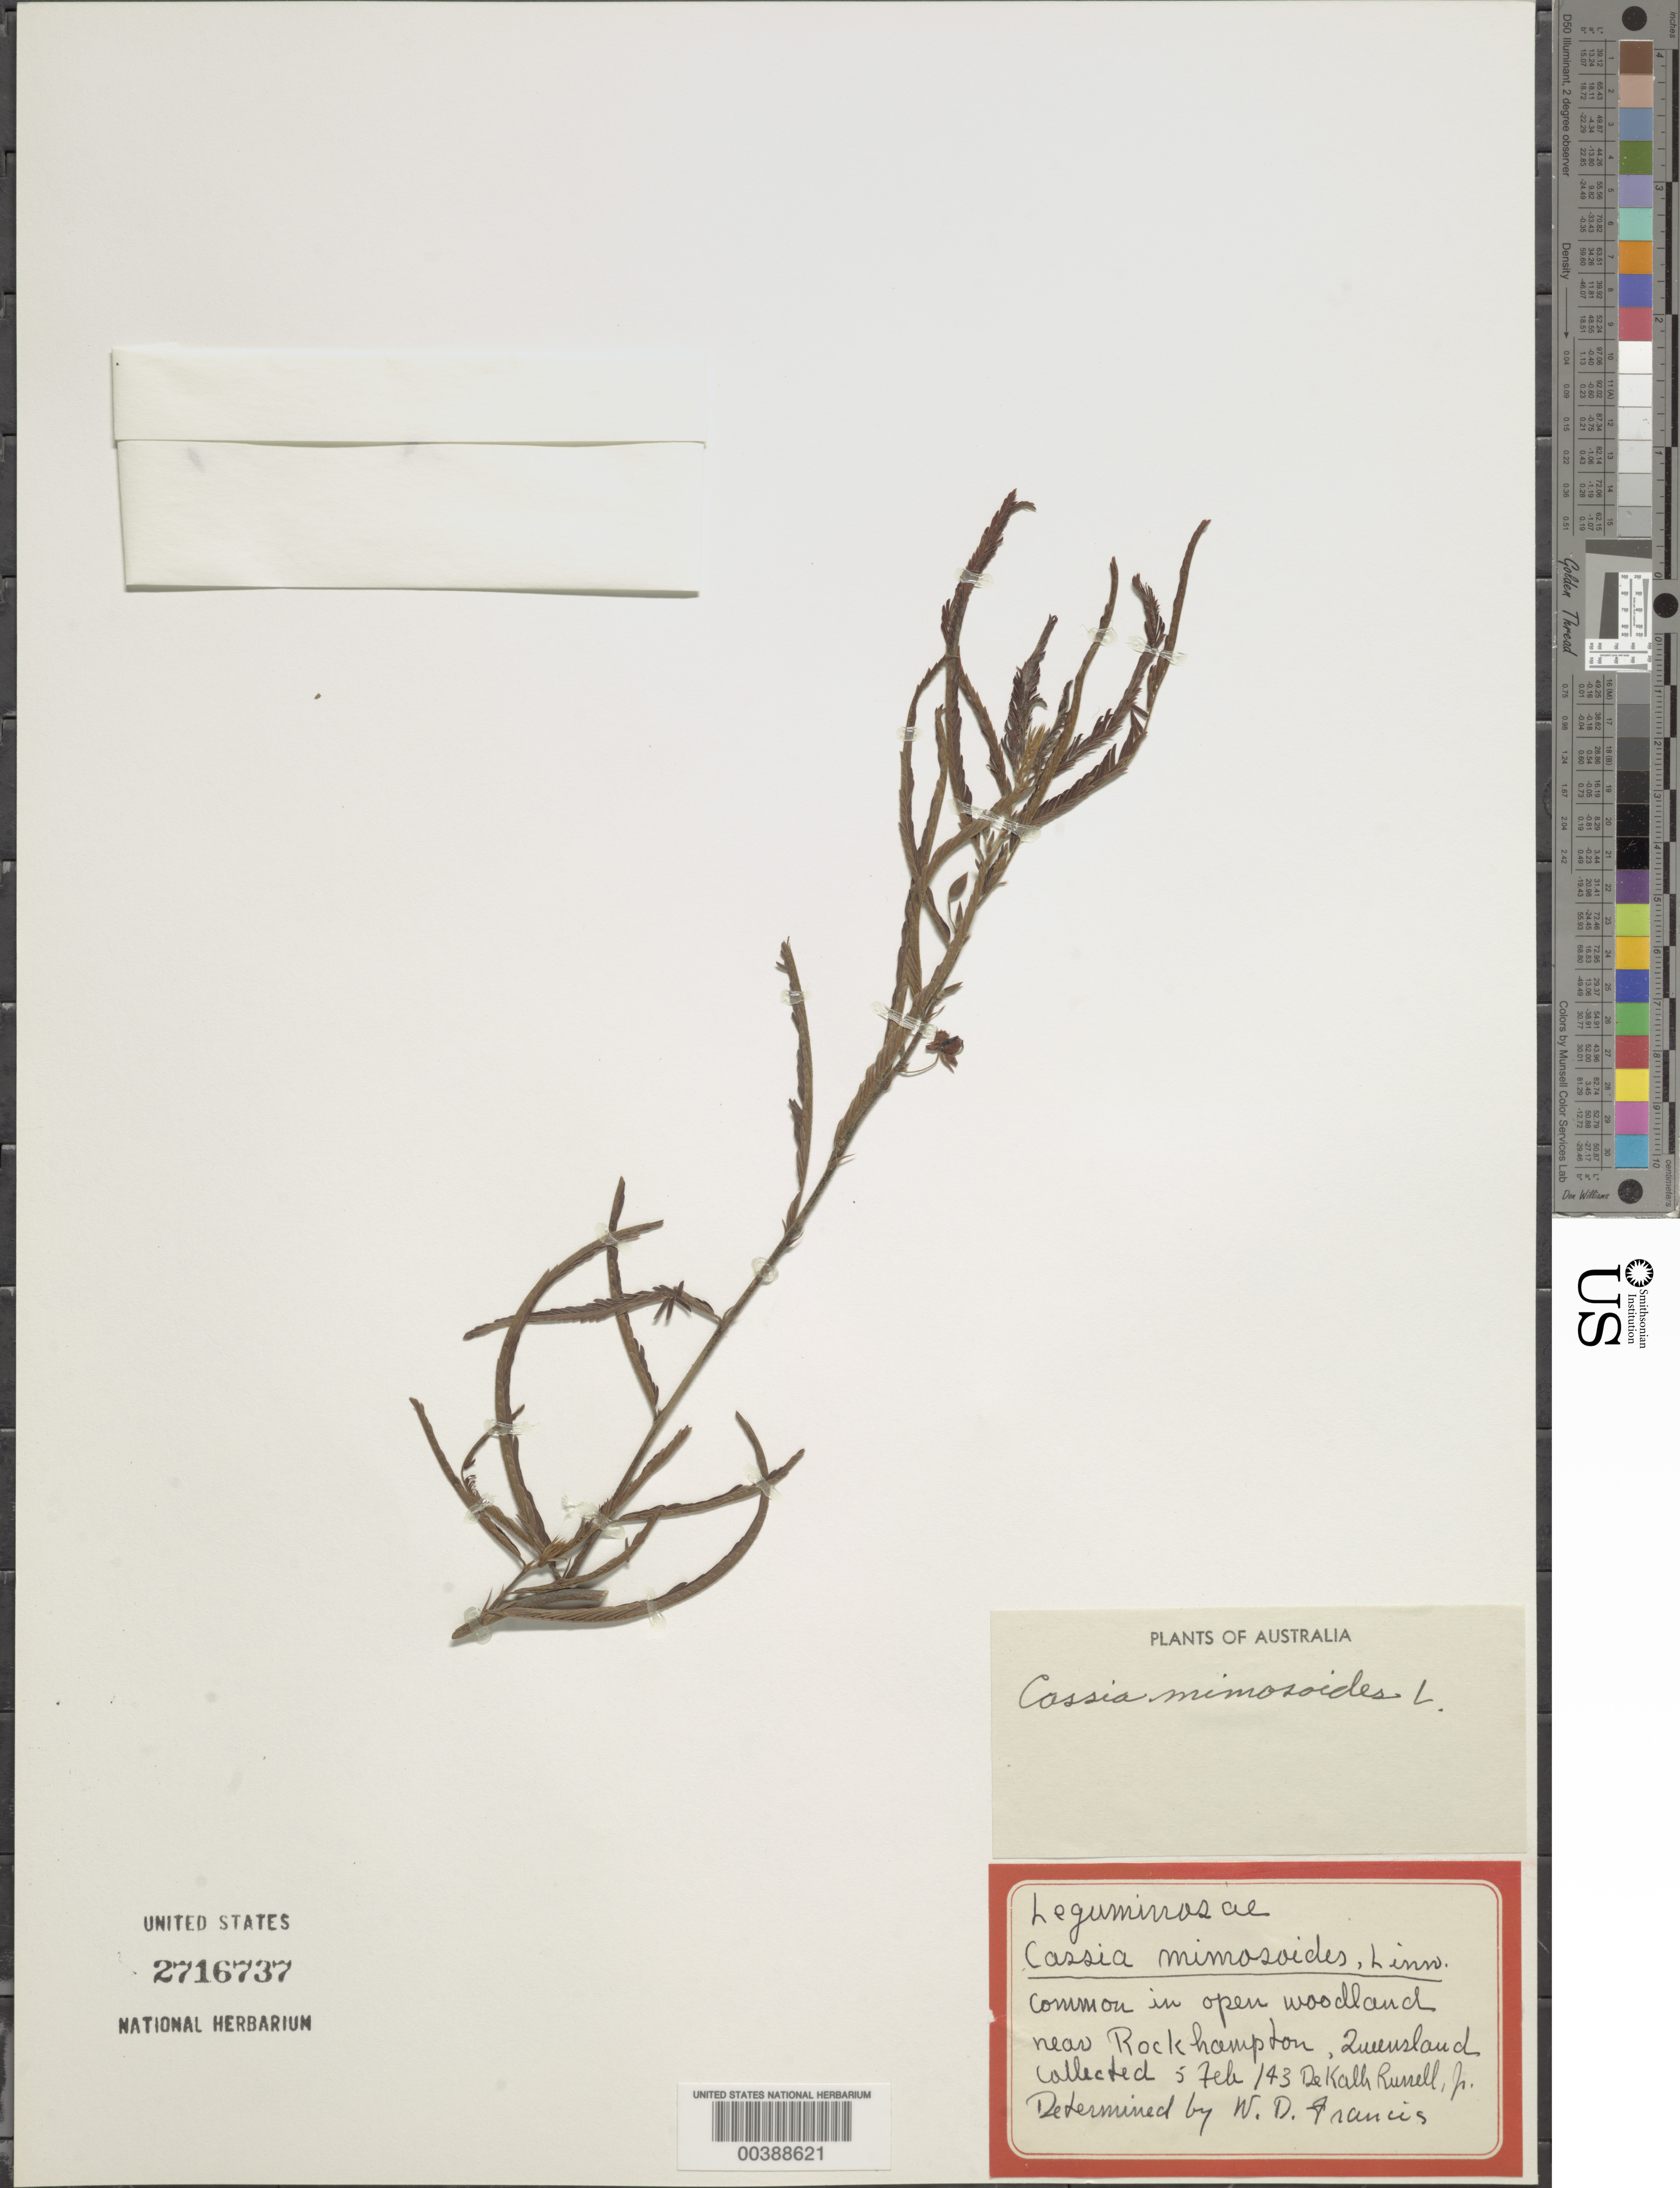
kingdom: Plantae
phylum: Tracheophyta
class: Magnoliopsida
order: Fabales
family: Fabaceae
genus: Chamaecrista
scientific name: Chamaecrista mimosoides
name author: (L.) Greene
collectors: D. K. Russell Jr.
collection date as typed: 05 Feb 1943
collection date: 1943-02-05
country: Australia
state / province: Queensland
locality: Near rockhampton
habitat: In open woodland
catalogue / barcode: US 2716737